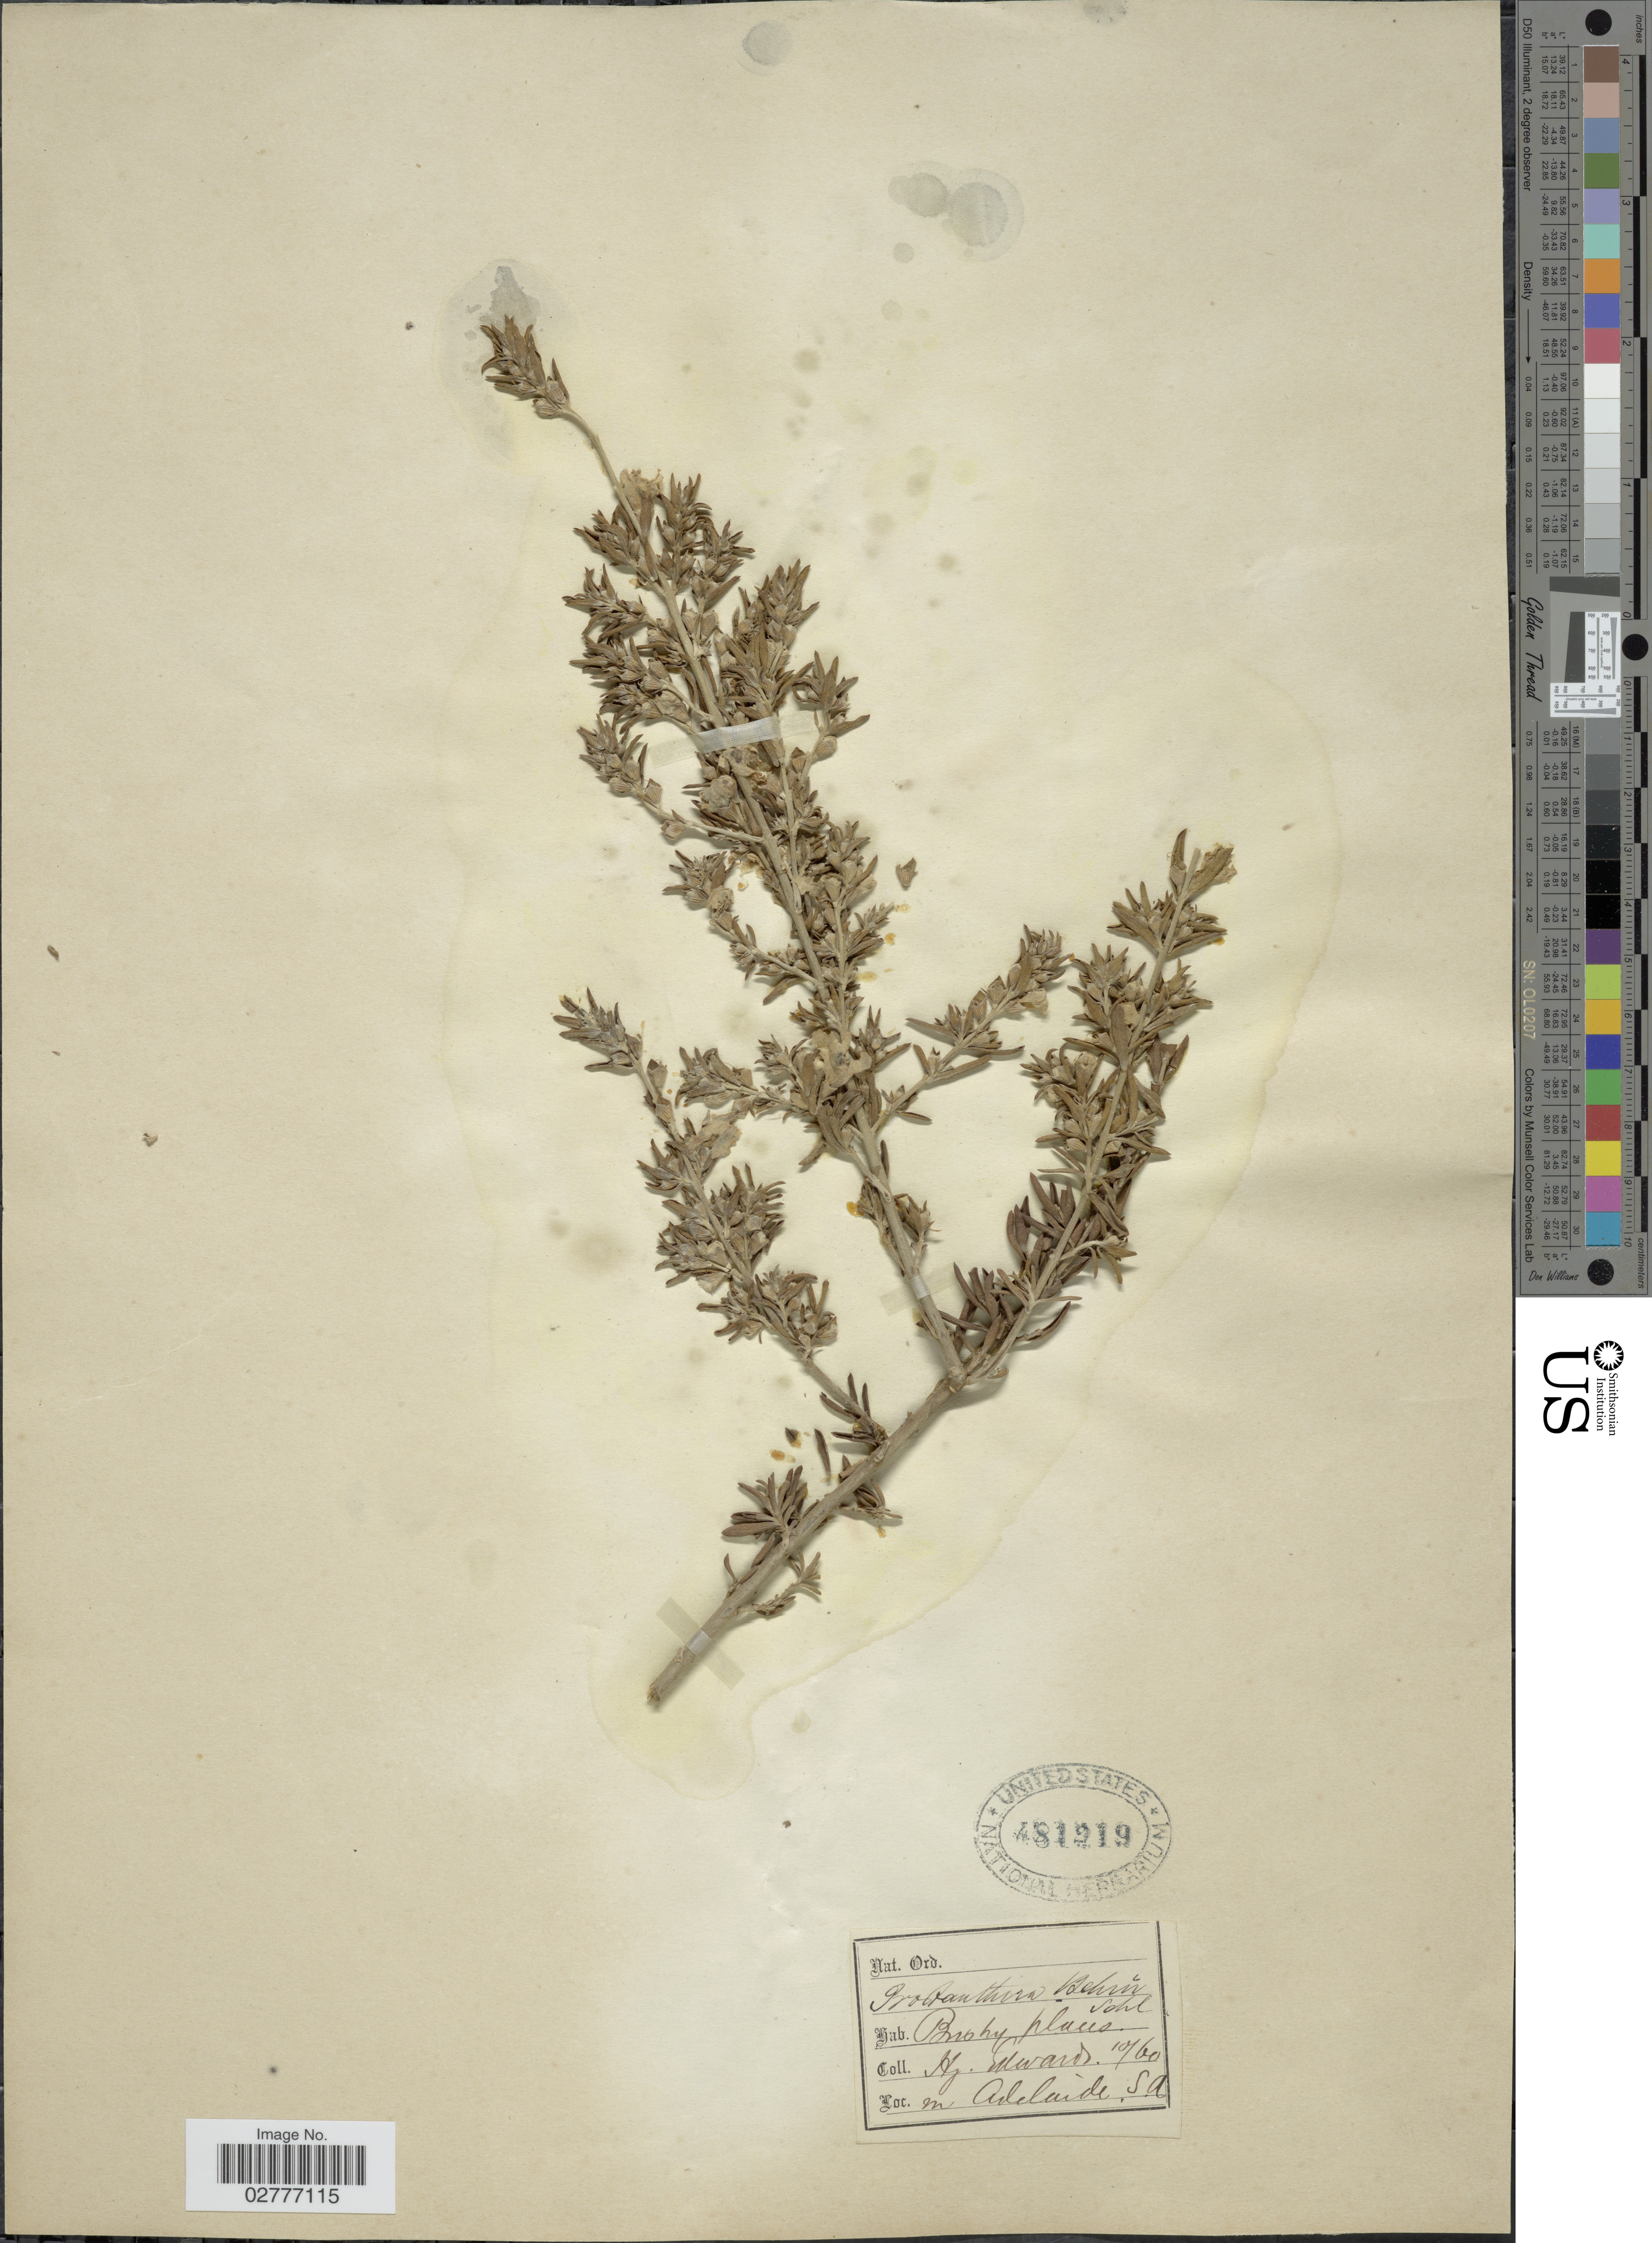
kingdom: Plantae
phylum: Tracheophyta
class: Magnoliopsida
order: Lamiales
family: Lamiaceae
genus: Prostanthera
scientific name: Prostanthera behriana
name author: Schltdl.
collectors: H. Edwards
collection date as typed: Transcribed d/m/y: /10/60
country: Australia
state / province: South Australia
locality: Nr Adelaide. S.A.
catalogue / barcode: US 481219